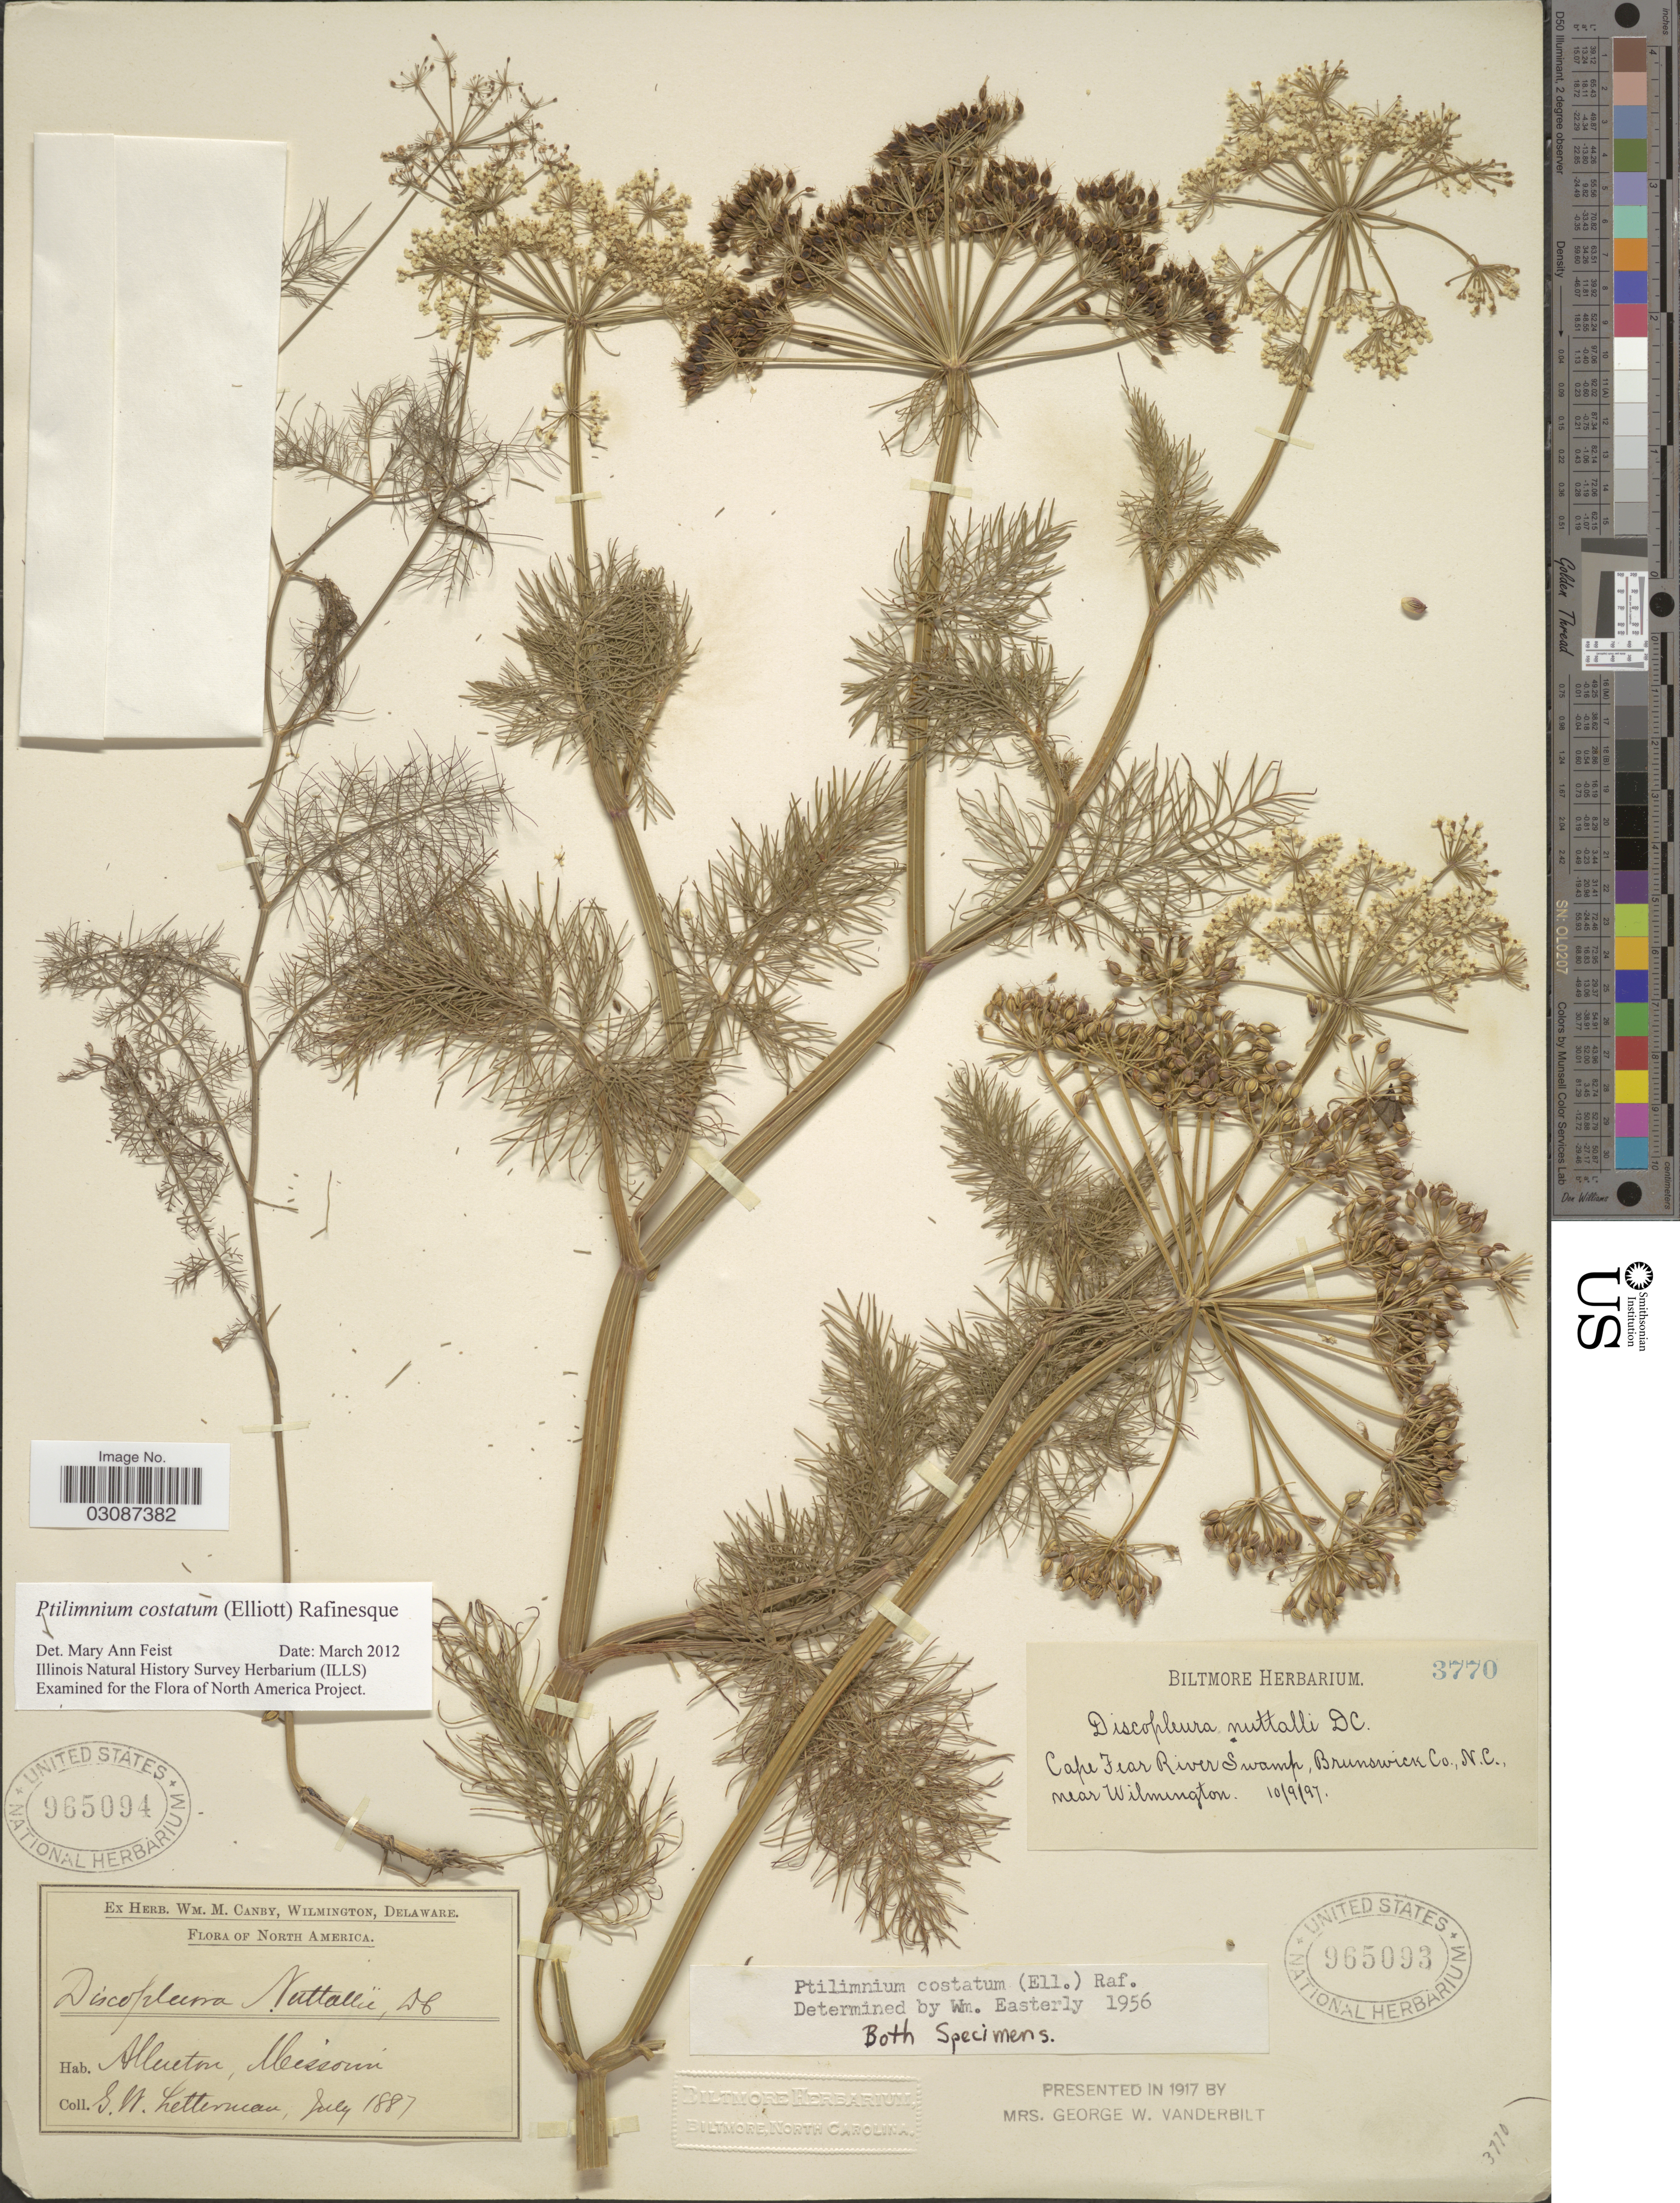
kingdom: Plantae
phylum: Tracheophyta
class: Magnoliopsida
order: Apiales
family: Apiaceae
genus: Ptilimnium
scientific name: Ptilimnium costatum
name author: (Elliott) Raf.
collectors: ex herb. Biltmore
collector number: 3770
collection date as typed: Transcribed d/m/y: 9/10/97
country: United States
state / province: North Carolina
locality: Cape Fear River Swamp, Brunswick Co., near Wilmington.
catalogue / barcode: US 965093-2